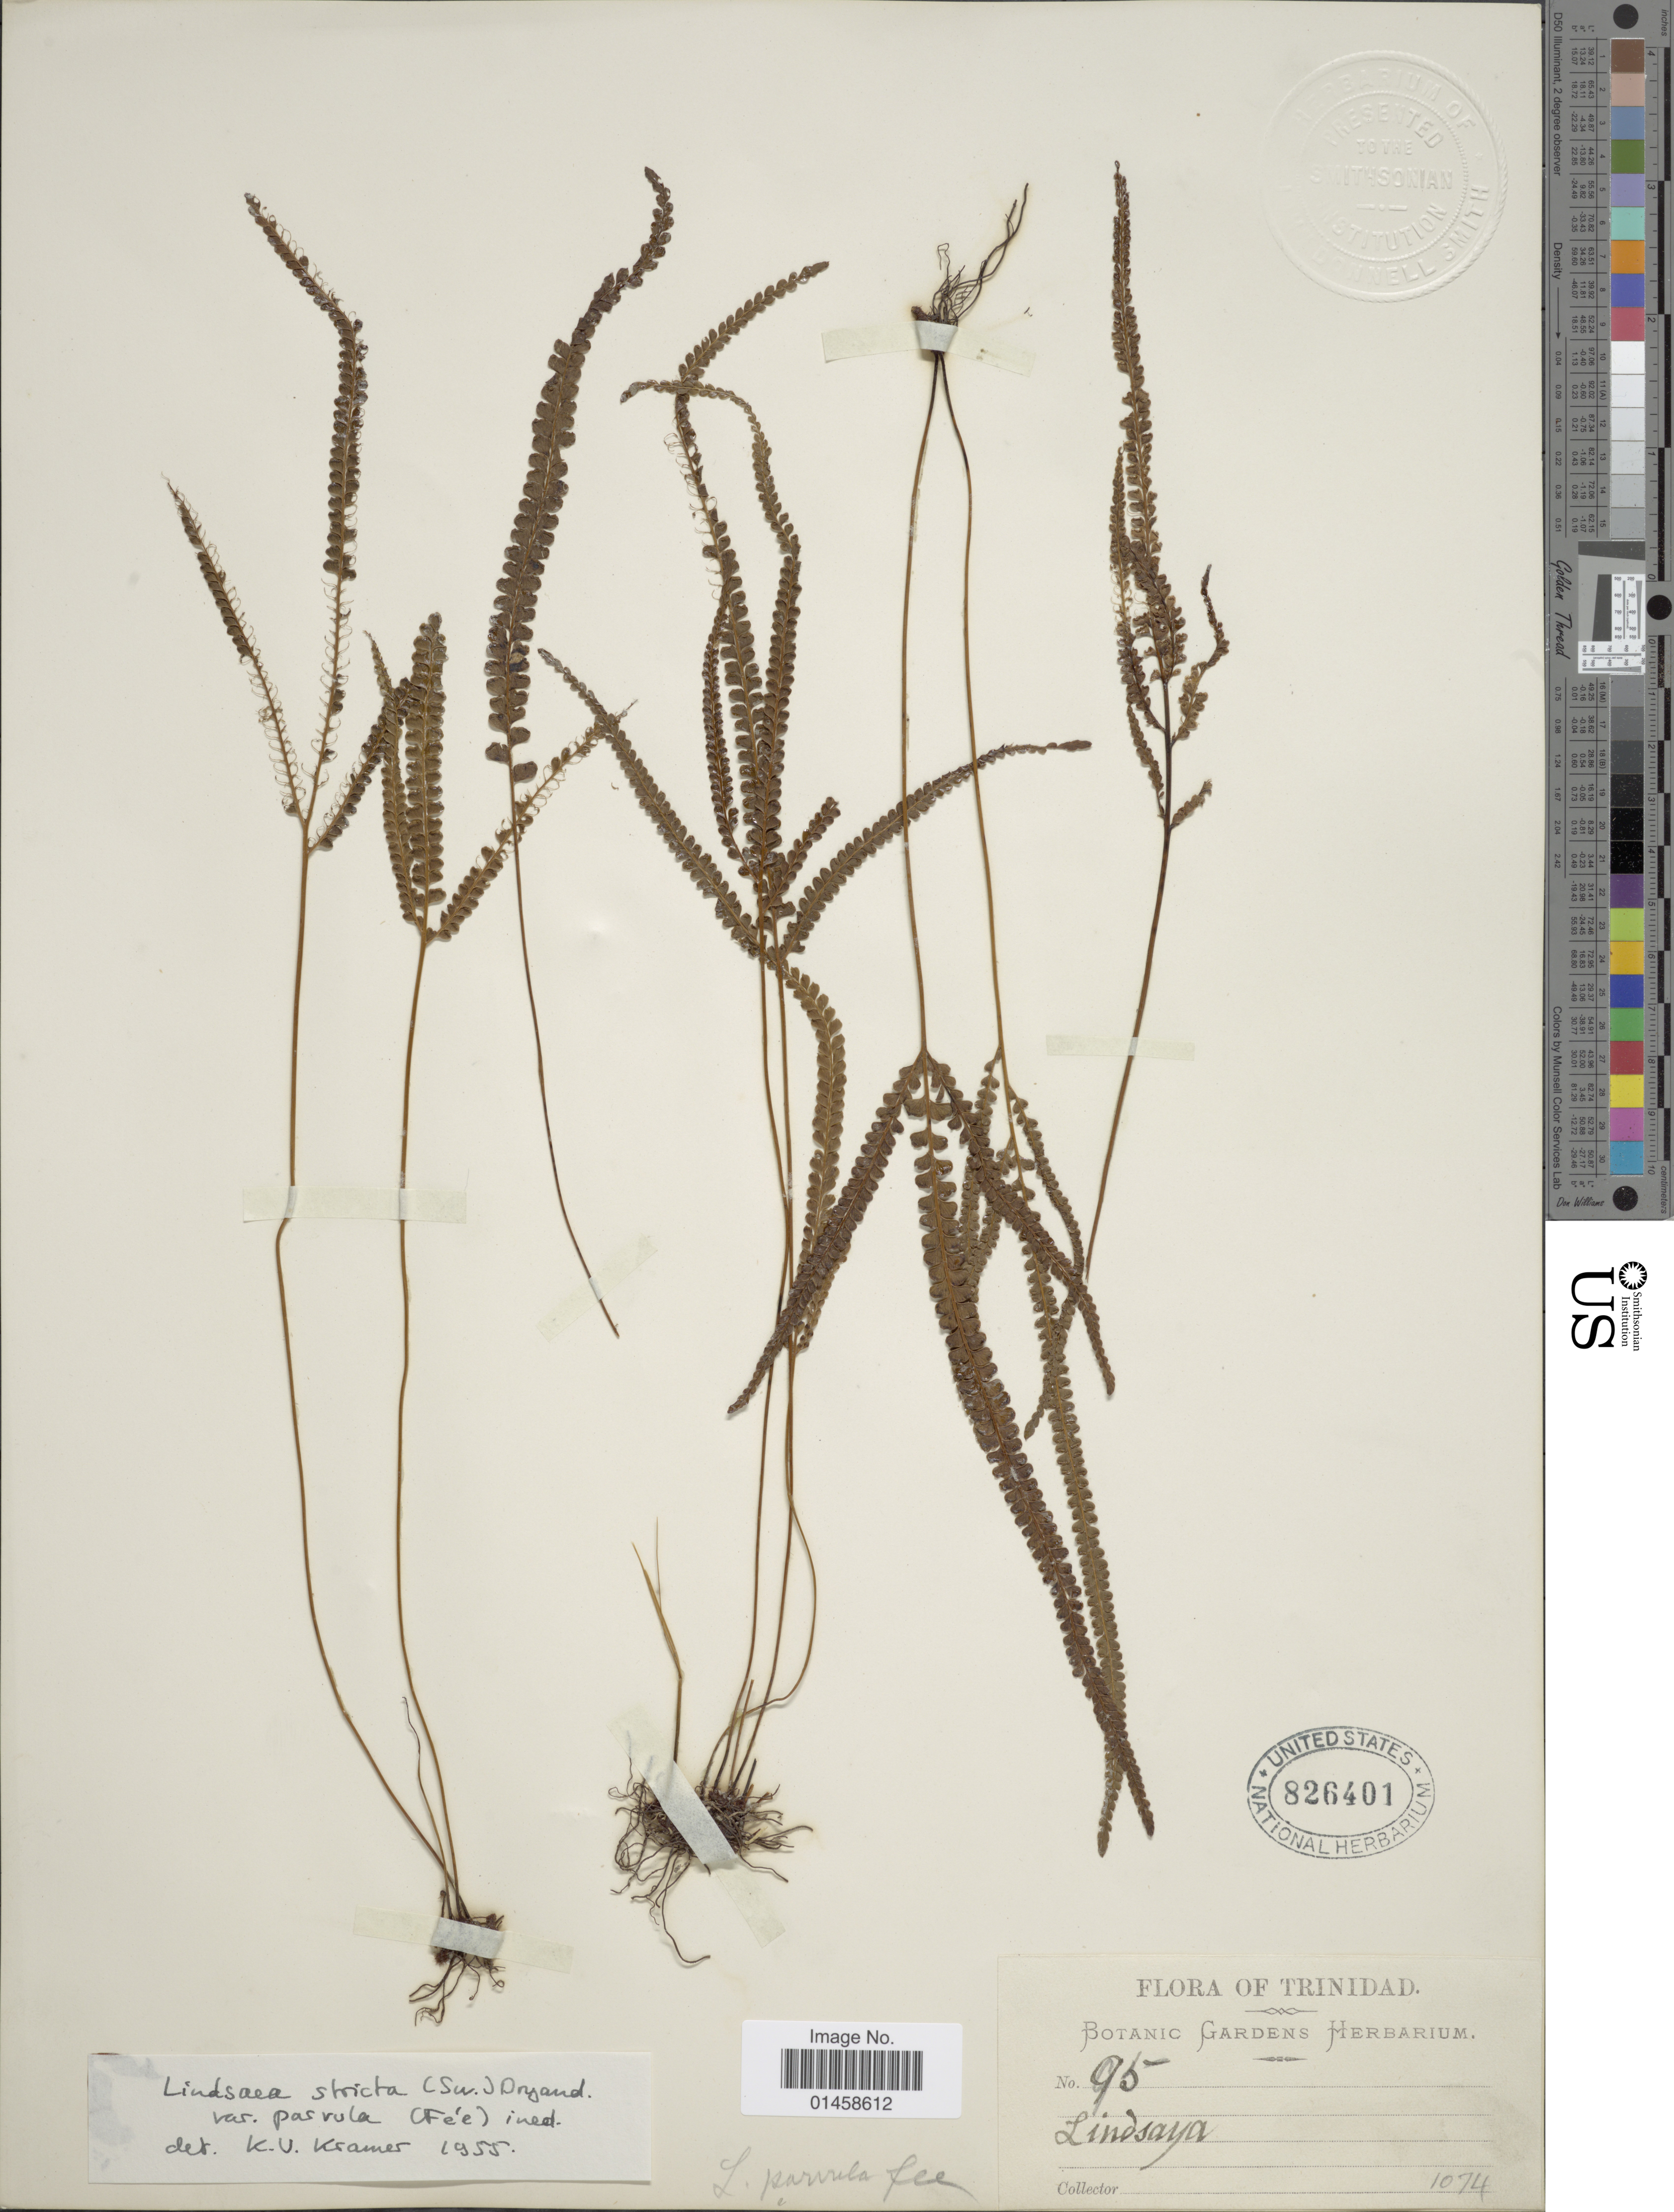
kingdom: Plantae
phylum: Tracheophyta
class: Polypodiopsida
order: Polypodiales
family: Lindsaeaceae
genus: Lindsaea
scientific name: Lindsaea stricta var. parvula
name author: (Fée) K.U. Kramer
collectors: ex herb. Bot. Gard. Trinidad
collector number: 95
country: Trinidad and Tobago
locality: Trinidad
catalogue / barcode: US 826401